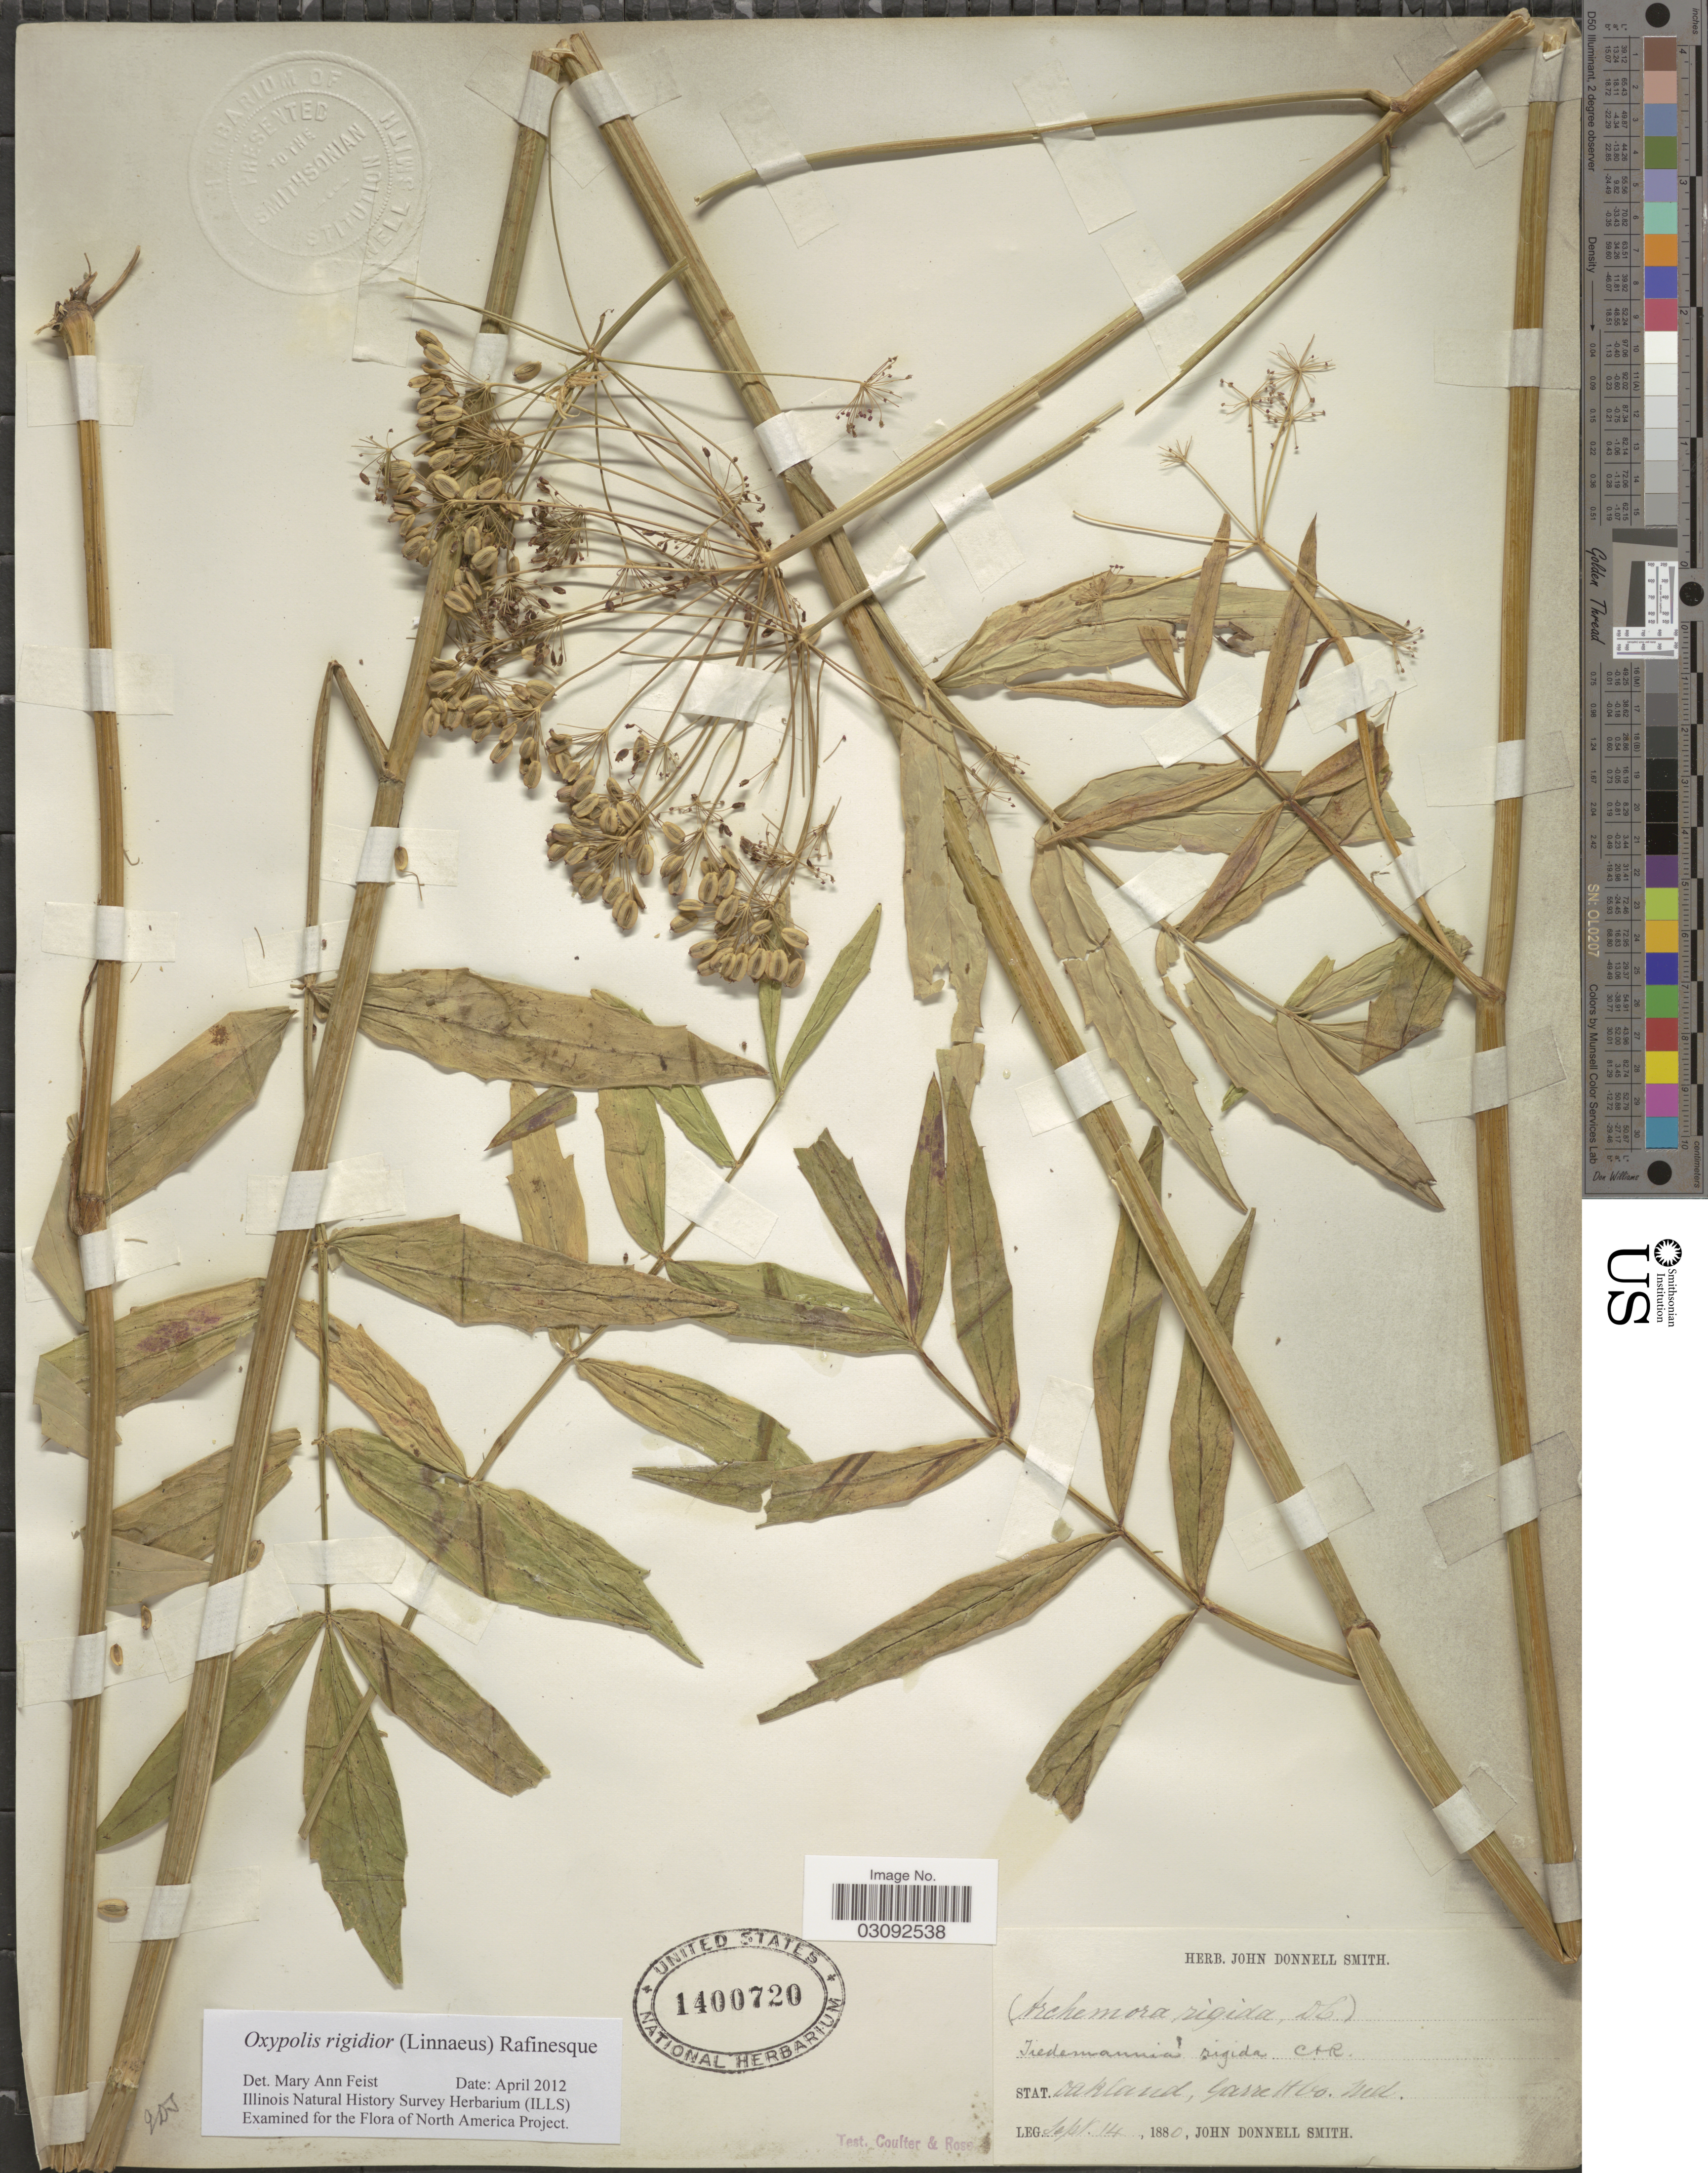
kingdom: Plantae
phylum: Tracheophyta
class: Magnoliopsida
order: Apiales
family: Apiaceae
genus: Oxypolis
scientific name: Oxypolis rigidior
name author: (L.) Raf.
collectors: J. Donnell Smith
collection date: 1880-09-14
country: United States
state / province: Maryland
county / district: Garrett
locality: Stat. Oakland, Garrett Co.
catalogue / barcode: US 1400720